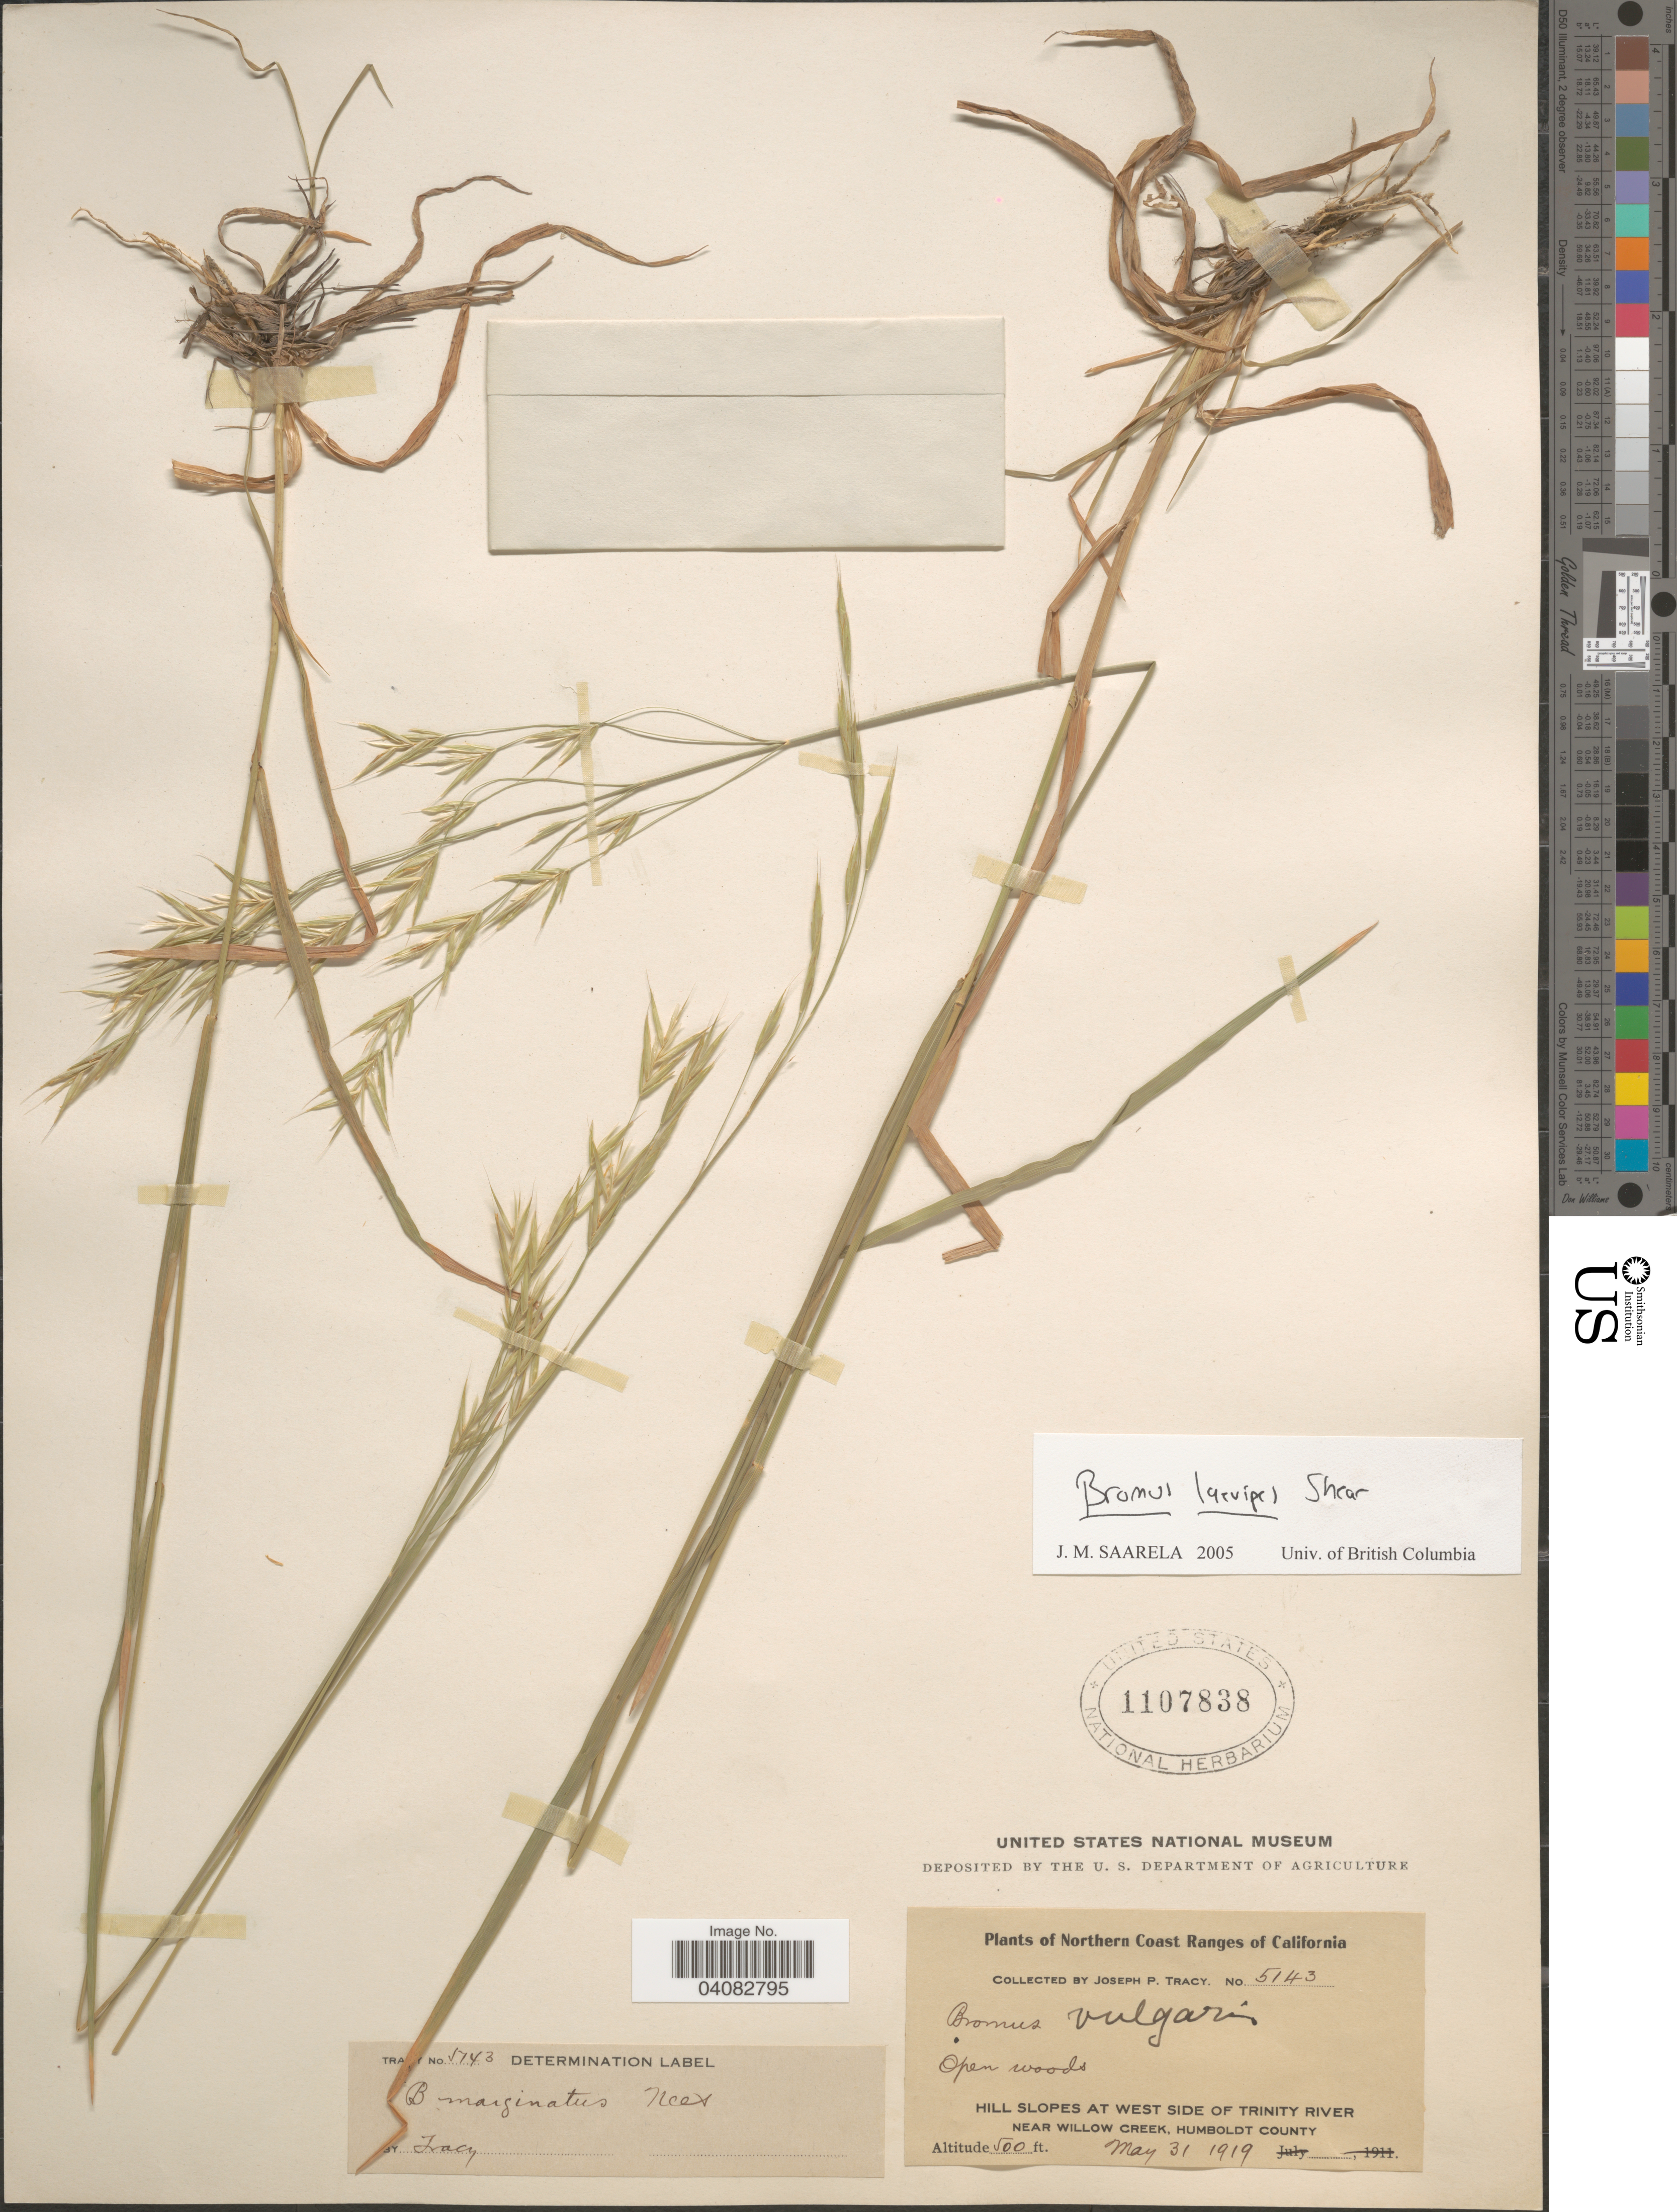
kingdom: Plantae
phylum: Tracheophyta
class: Liliopsida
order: Poales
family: Poaceae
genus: Bromus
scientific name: Bromus laevipes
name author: Shear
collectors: J. Tracy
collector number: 5143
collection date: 1919-05-31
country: United States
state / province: California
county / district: Humboldt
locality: Northern Coast Ranges of California. Open woods. Hill Slopes at West Side of Trinity River near Willow Creek, Humboldt County.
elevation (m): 152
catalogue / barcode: US 1107838